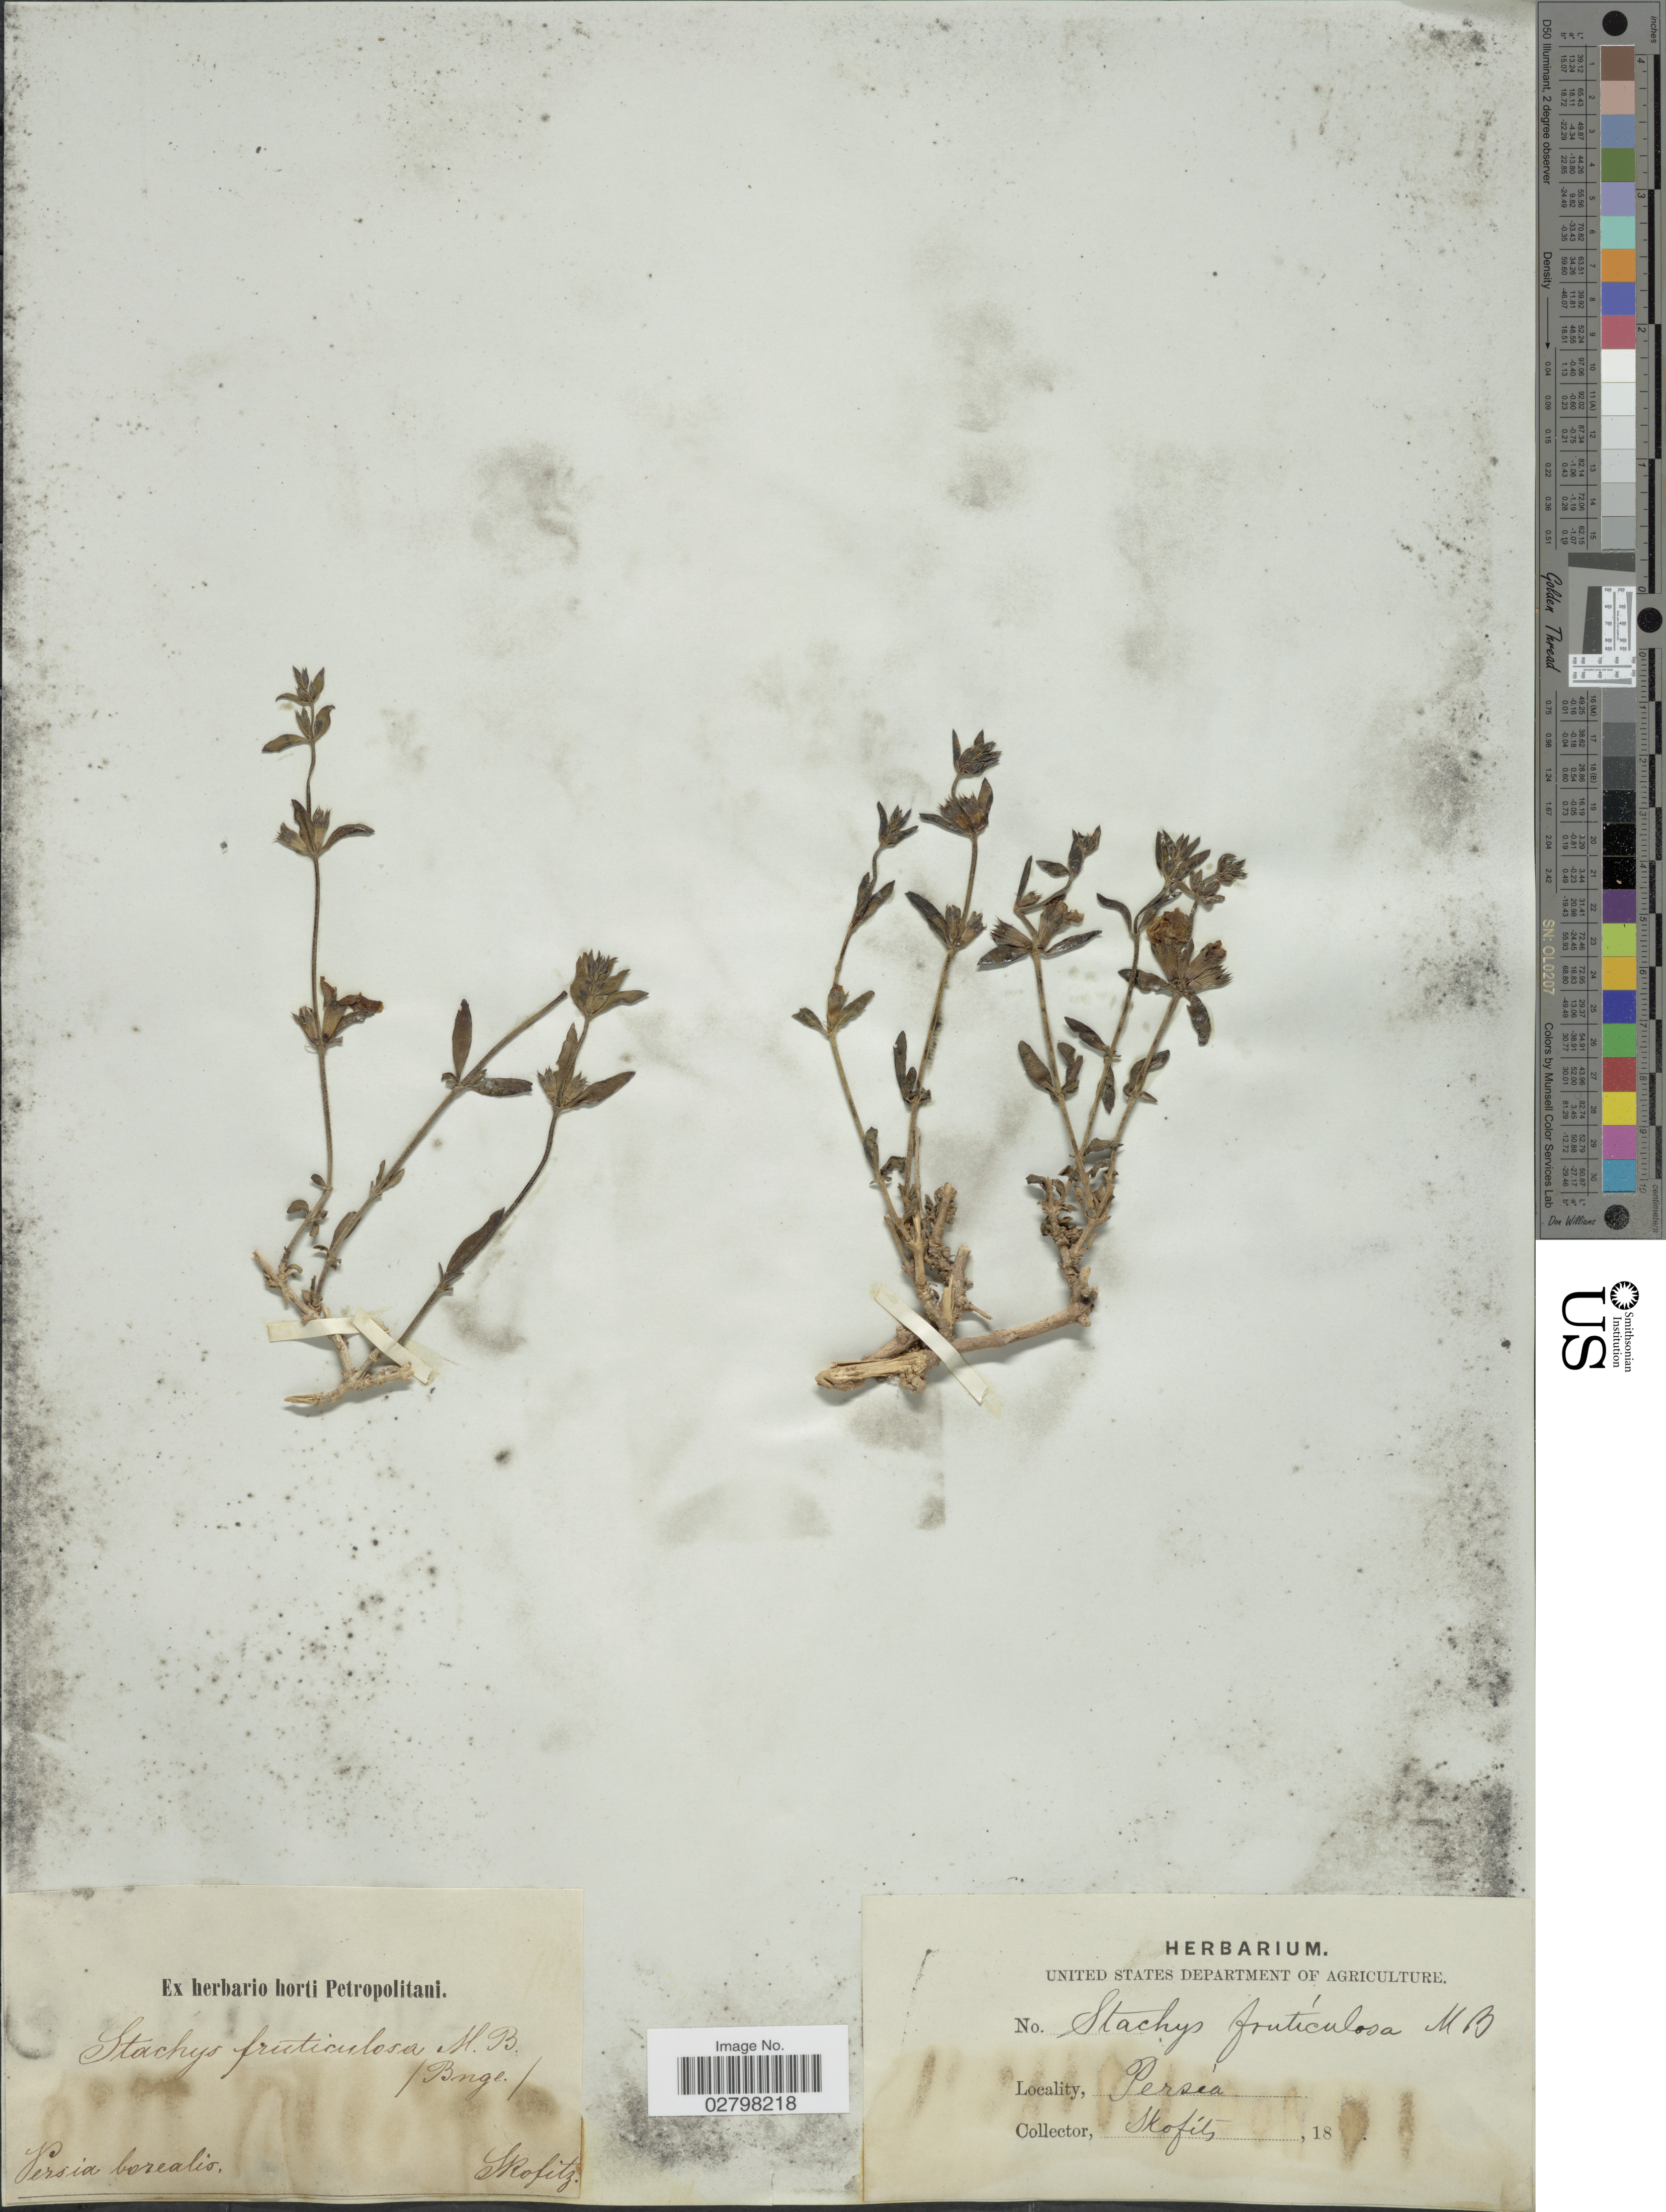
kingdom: Plantae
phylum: Tracheophyta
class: Magnoliopsida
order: Lamiales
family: Lamiaceae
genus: Stachys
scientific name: Stachys fruticulosa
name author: M. Bieb.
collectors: Skofitz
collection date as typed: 18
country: Iran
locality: Persia borealis.